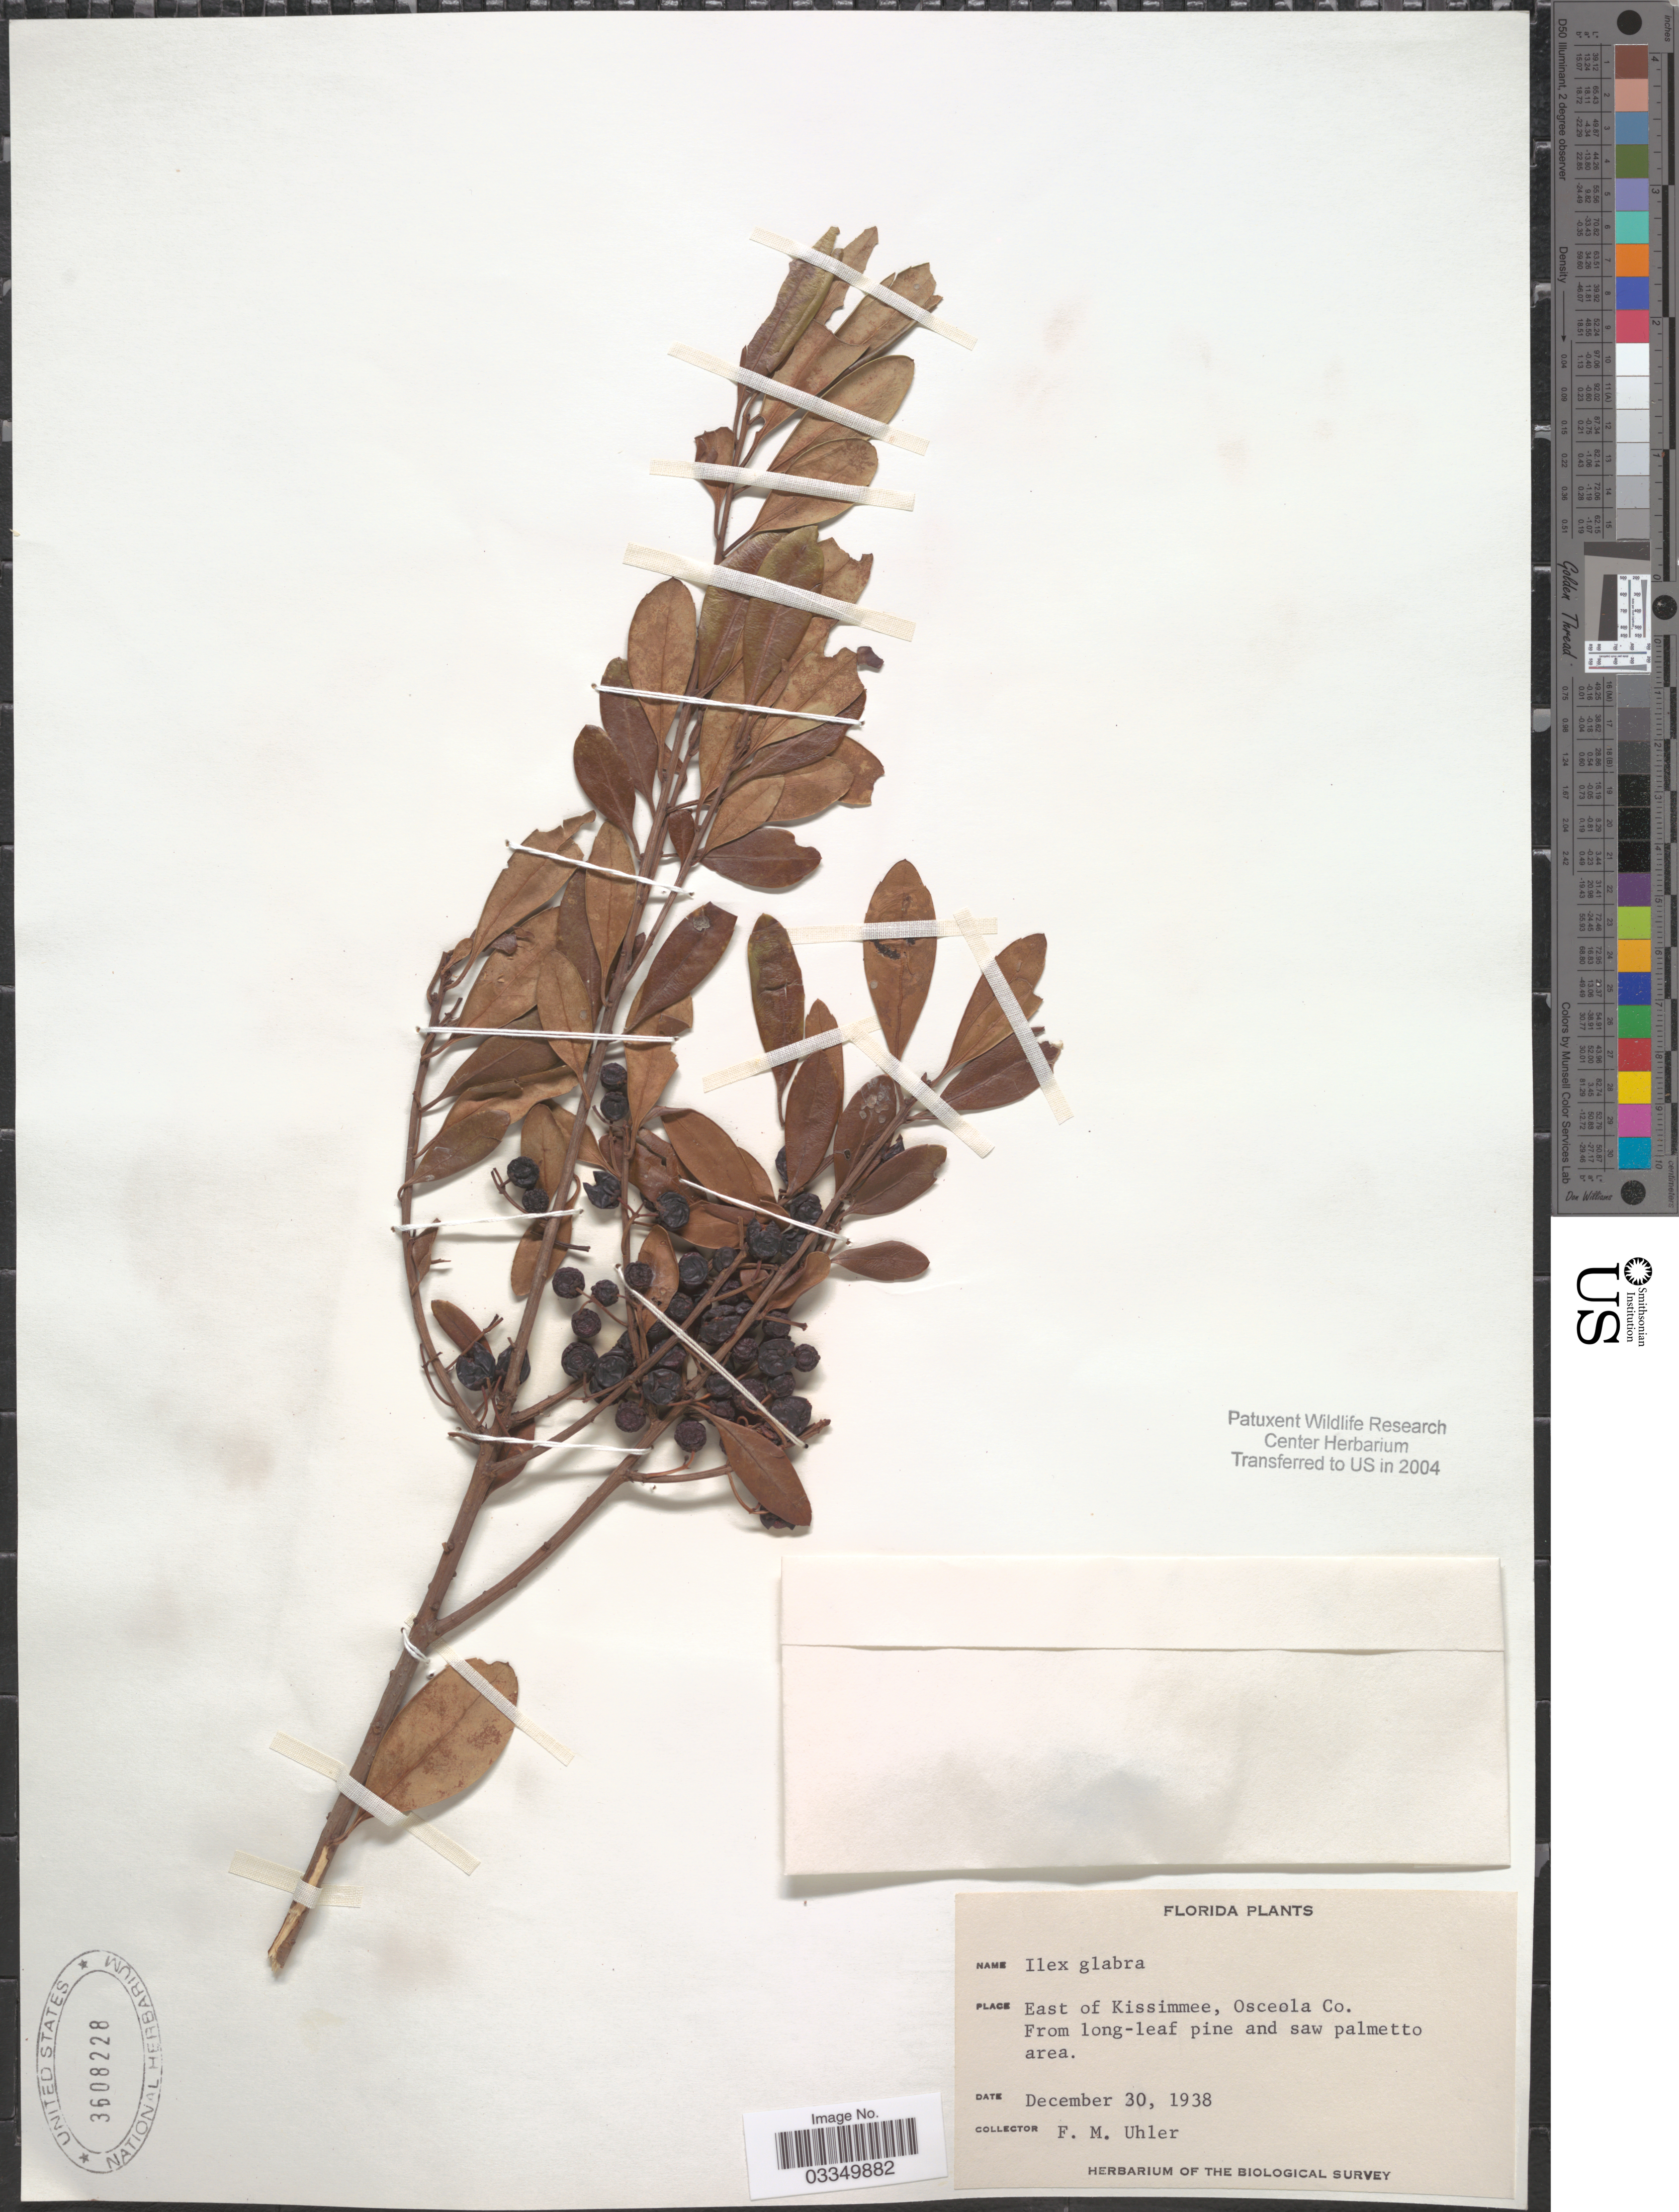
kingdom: Plantae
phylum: Tracheophyta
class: Magnoliopsida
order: Aquifoliales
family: Aquifoliaceae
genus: Ilex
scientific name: Ilex glabra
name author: (L.) A. Gray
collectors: F. M. Uhler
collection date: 1938-12-30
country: United States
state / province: Florida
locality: East of Kissimmee, Osceola Co.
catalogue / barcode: US 3608228